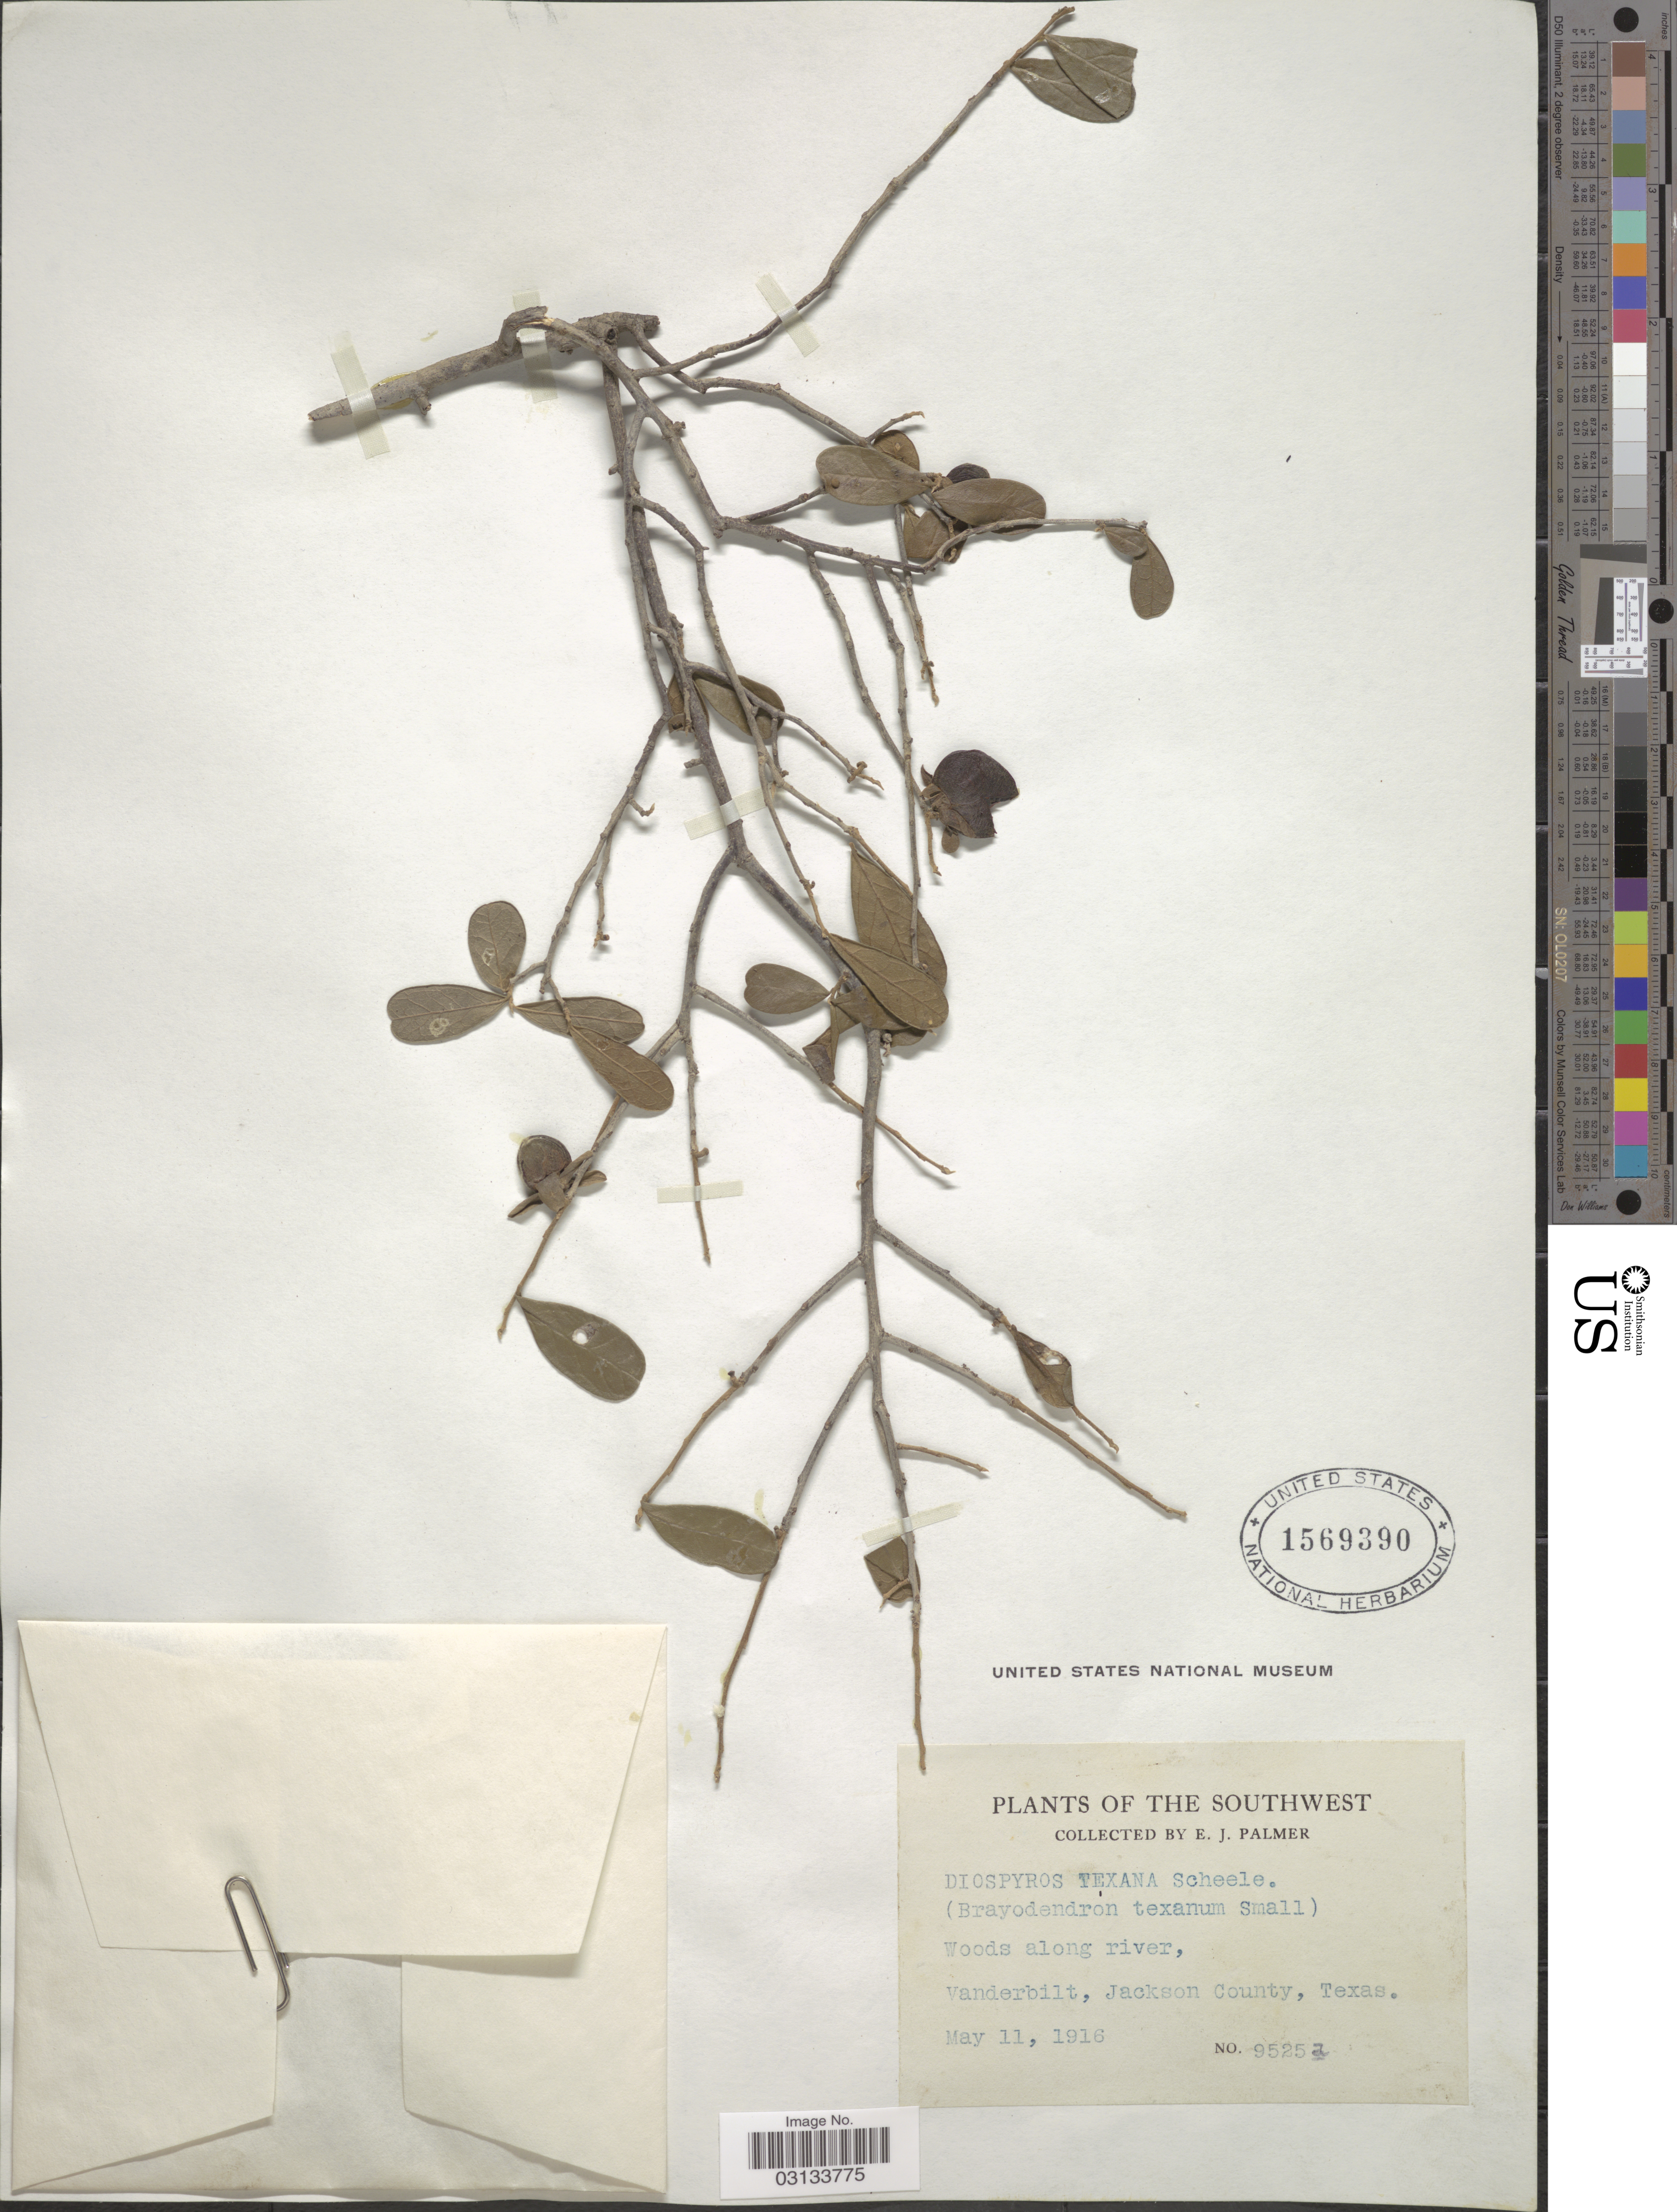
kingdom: Plantae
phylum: Tracheophyta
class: Magnoliopsida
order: Ericales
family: Ebenaceae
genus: Diospyros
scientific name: Diospyros texana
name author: Scheele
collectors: E. J. Palmer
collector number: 95252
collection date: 1916-05-11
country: United States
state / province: Texas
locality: Southwest. Woods along river, Vanderbilt, Jackson County.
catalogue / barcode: US 1569390